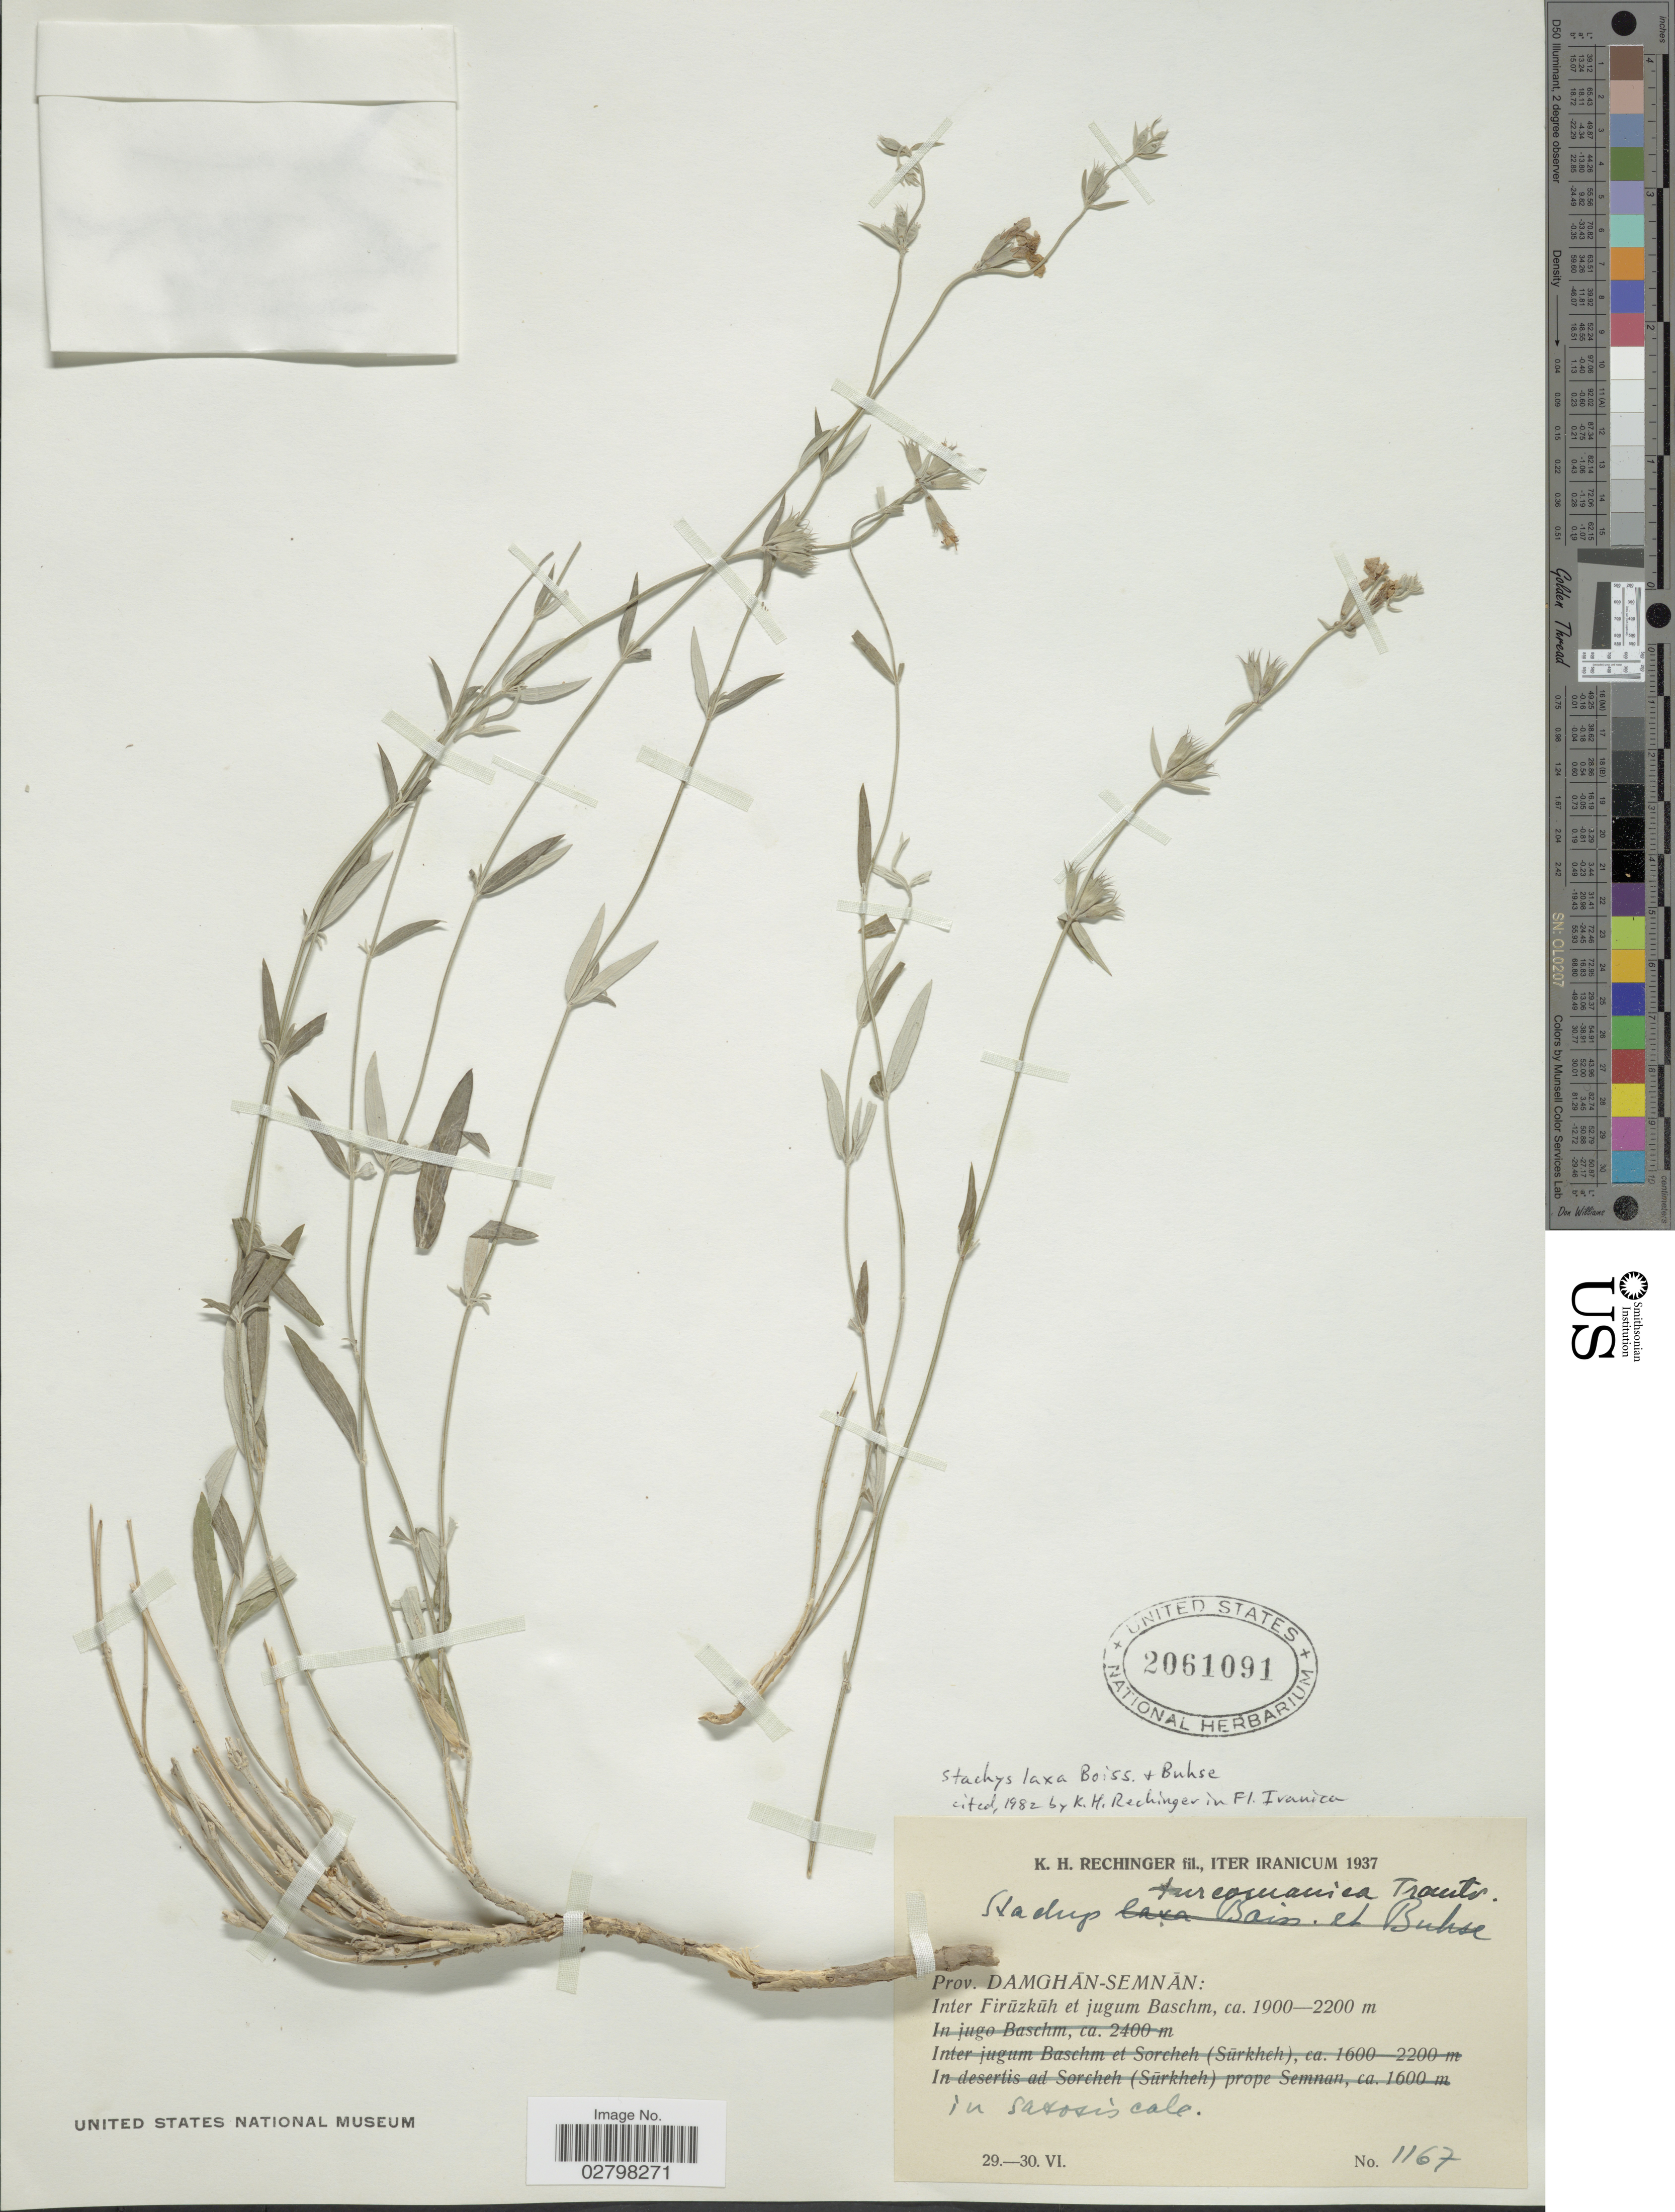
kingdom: Plantae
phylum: Tracheophyta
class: Magnoliopsida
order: Lamiales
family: Lamiaceae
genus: Stachys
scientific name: Stachys laxa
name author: Boiss. & Buhse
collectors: K. H. Rechinger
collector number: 1167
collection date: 1937-06-29/1937-06-30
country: Iran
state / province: Semnan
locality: Iter Iranicum. Prov. Damghän-Semnän: Inter Firuzkuh et jugum Baschm.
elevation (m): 1900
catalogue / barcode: US 2061091